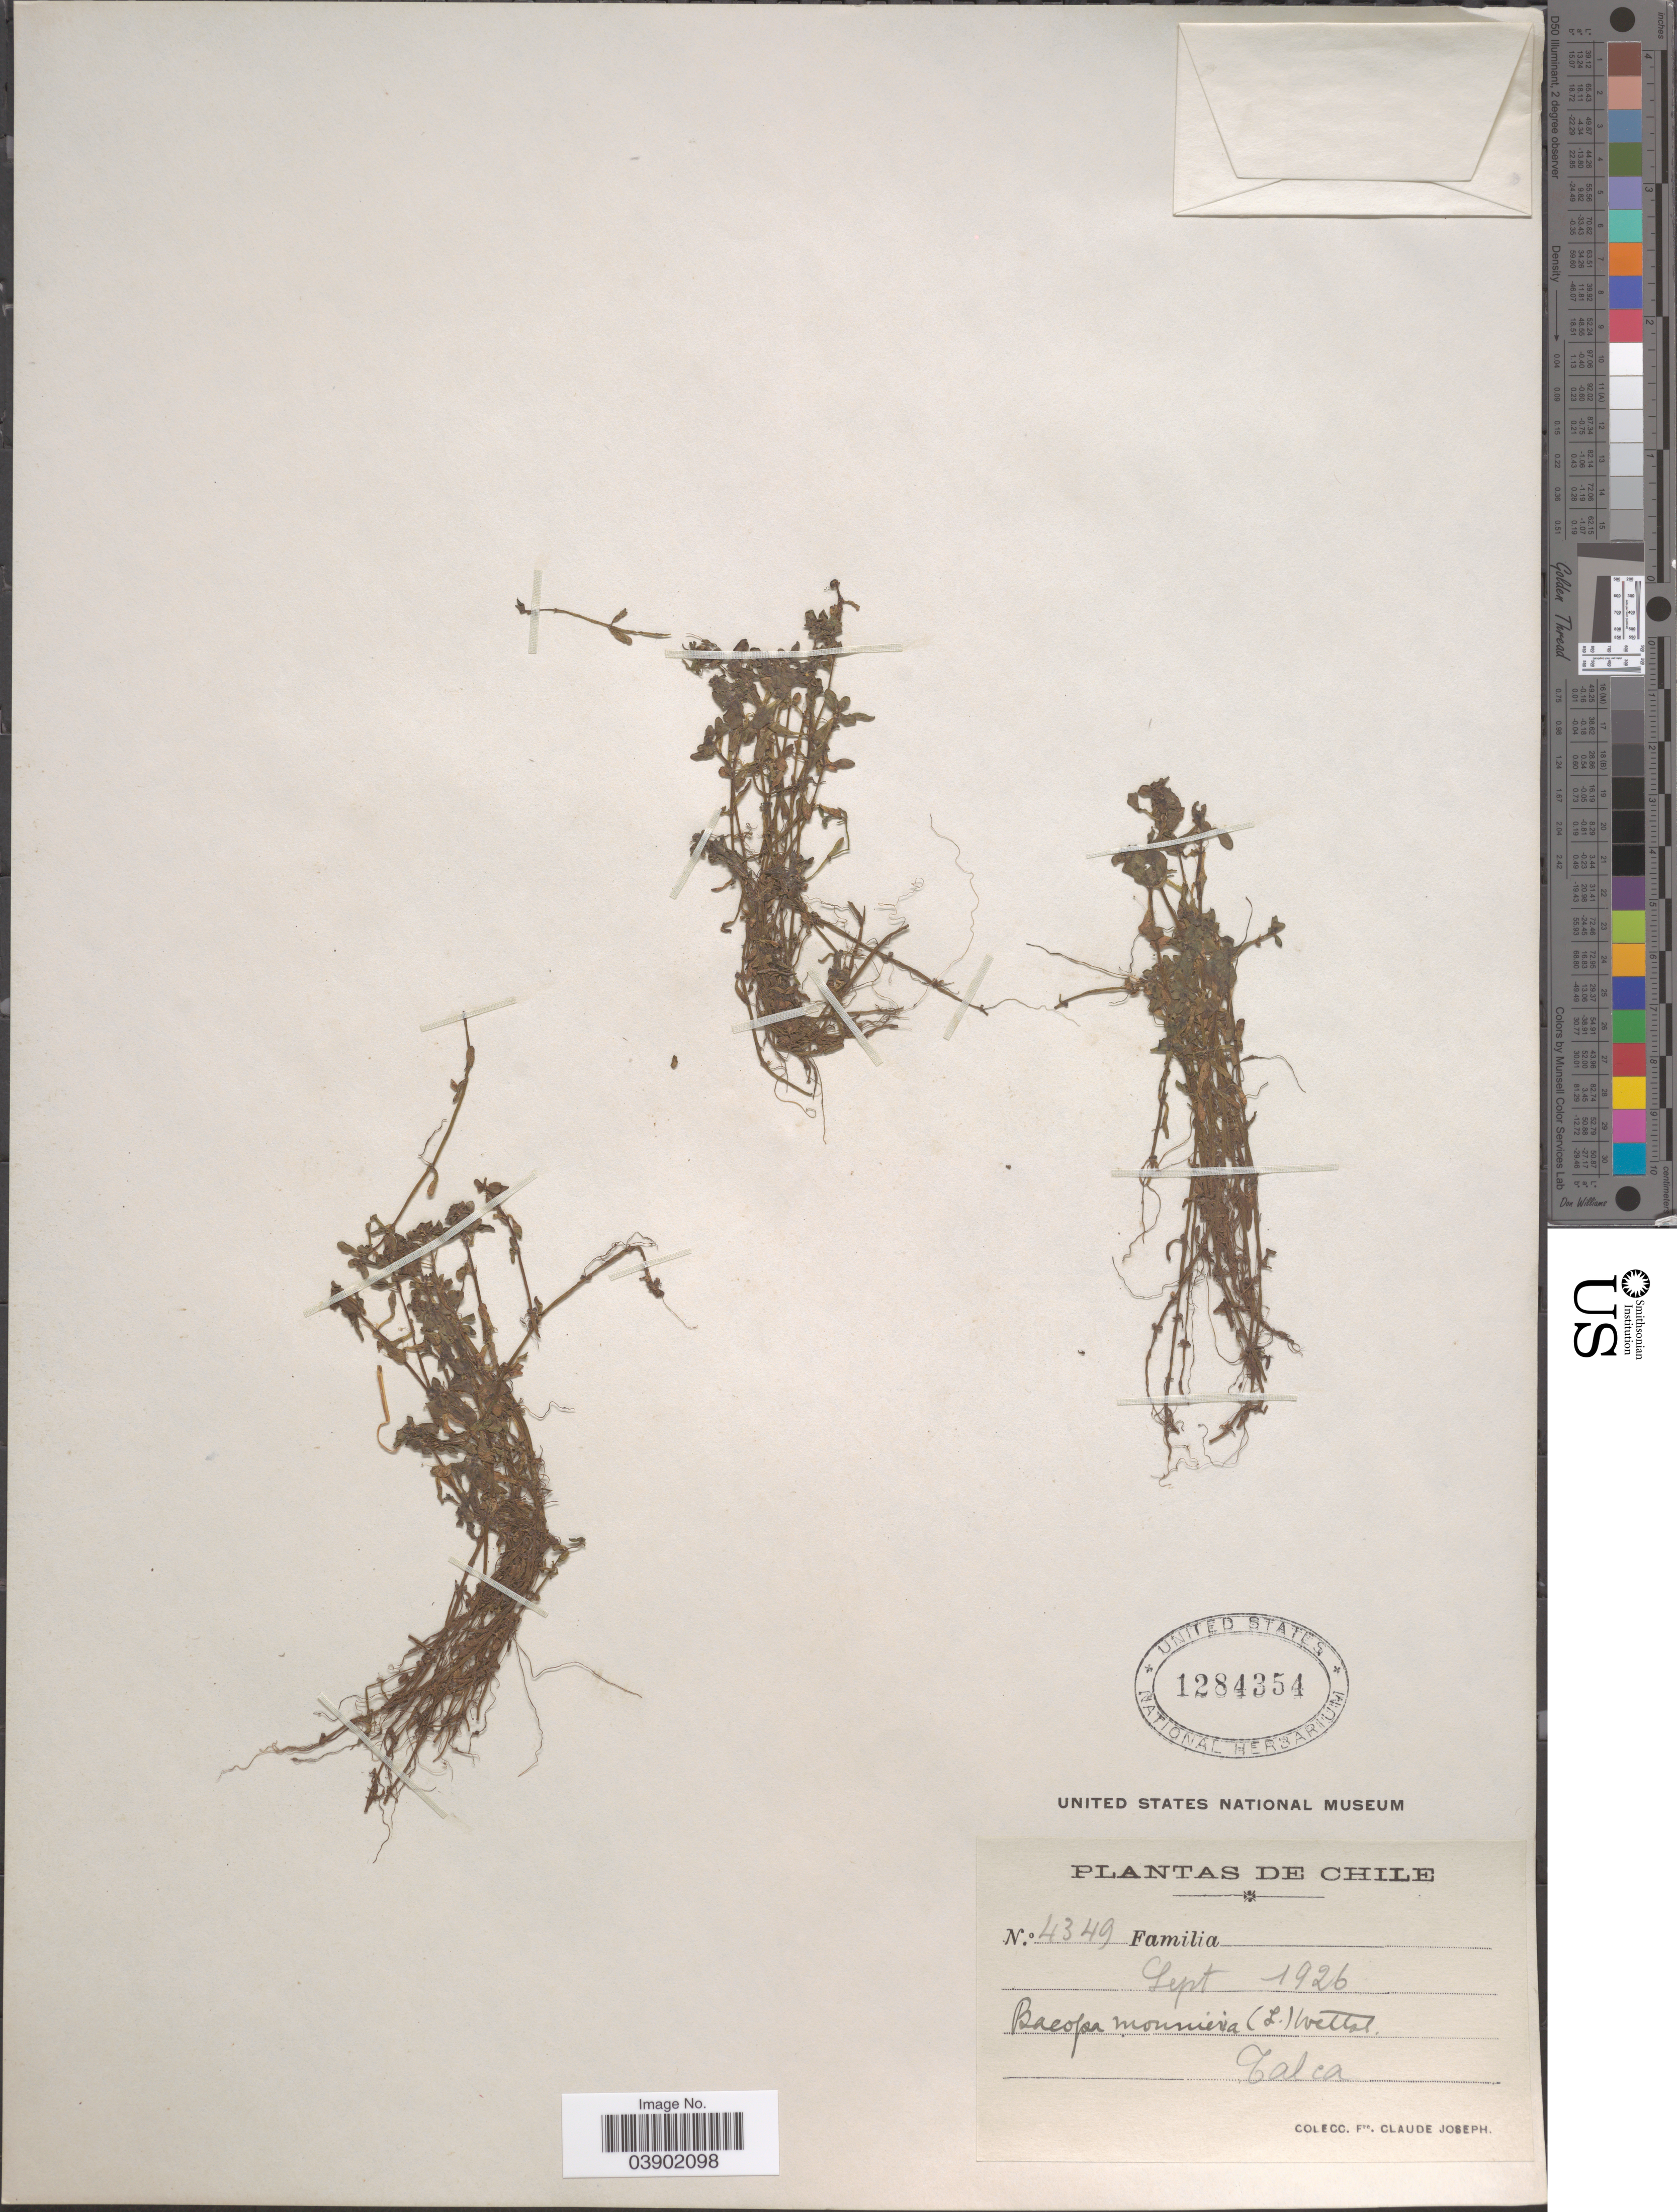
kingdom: Plantae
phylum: Tracheophyta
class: Magnoliopsida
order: Lamiales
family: Plantaginaceae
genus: Bacopa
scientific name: Bacopa monnieri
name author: (L.) Pennell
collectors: Bro. Claude-Joseph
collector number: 4349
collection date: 1926-09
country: Chile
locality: Talca.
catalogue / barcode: US 1284354